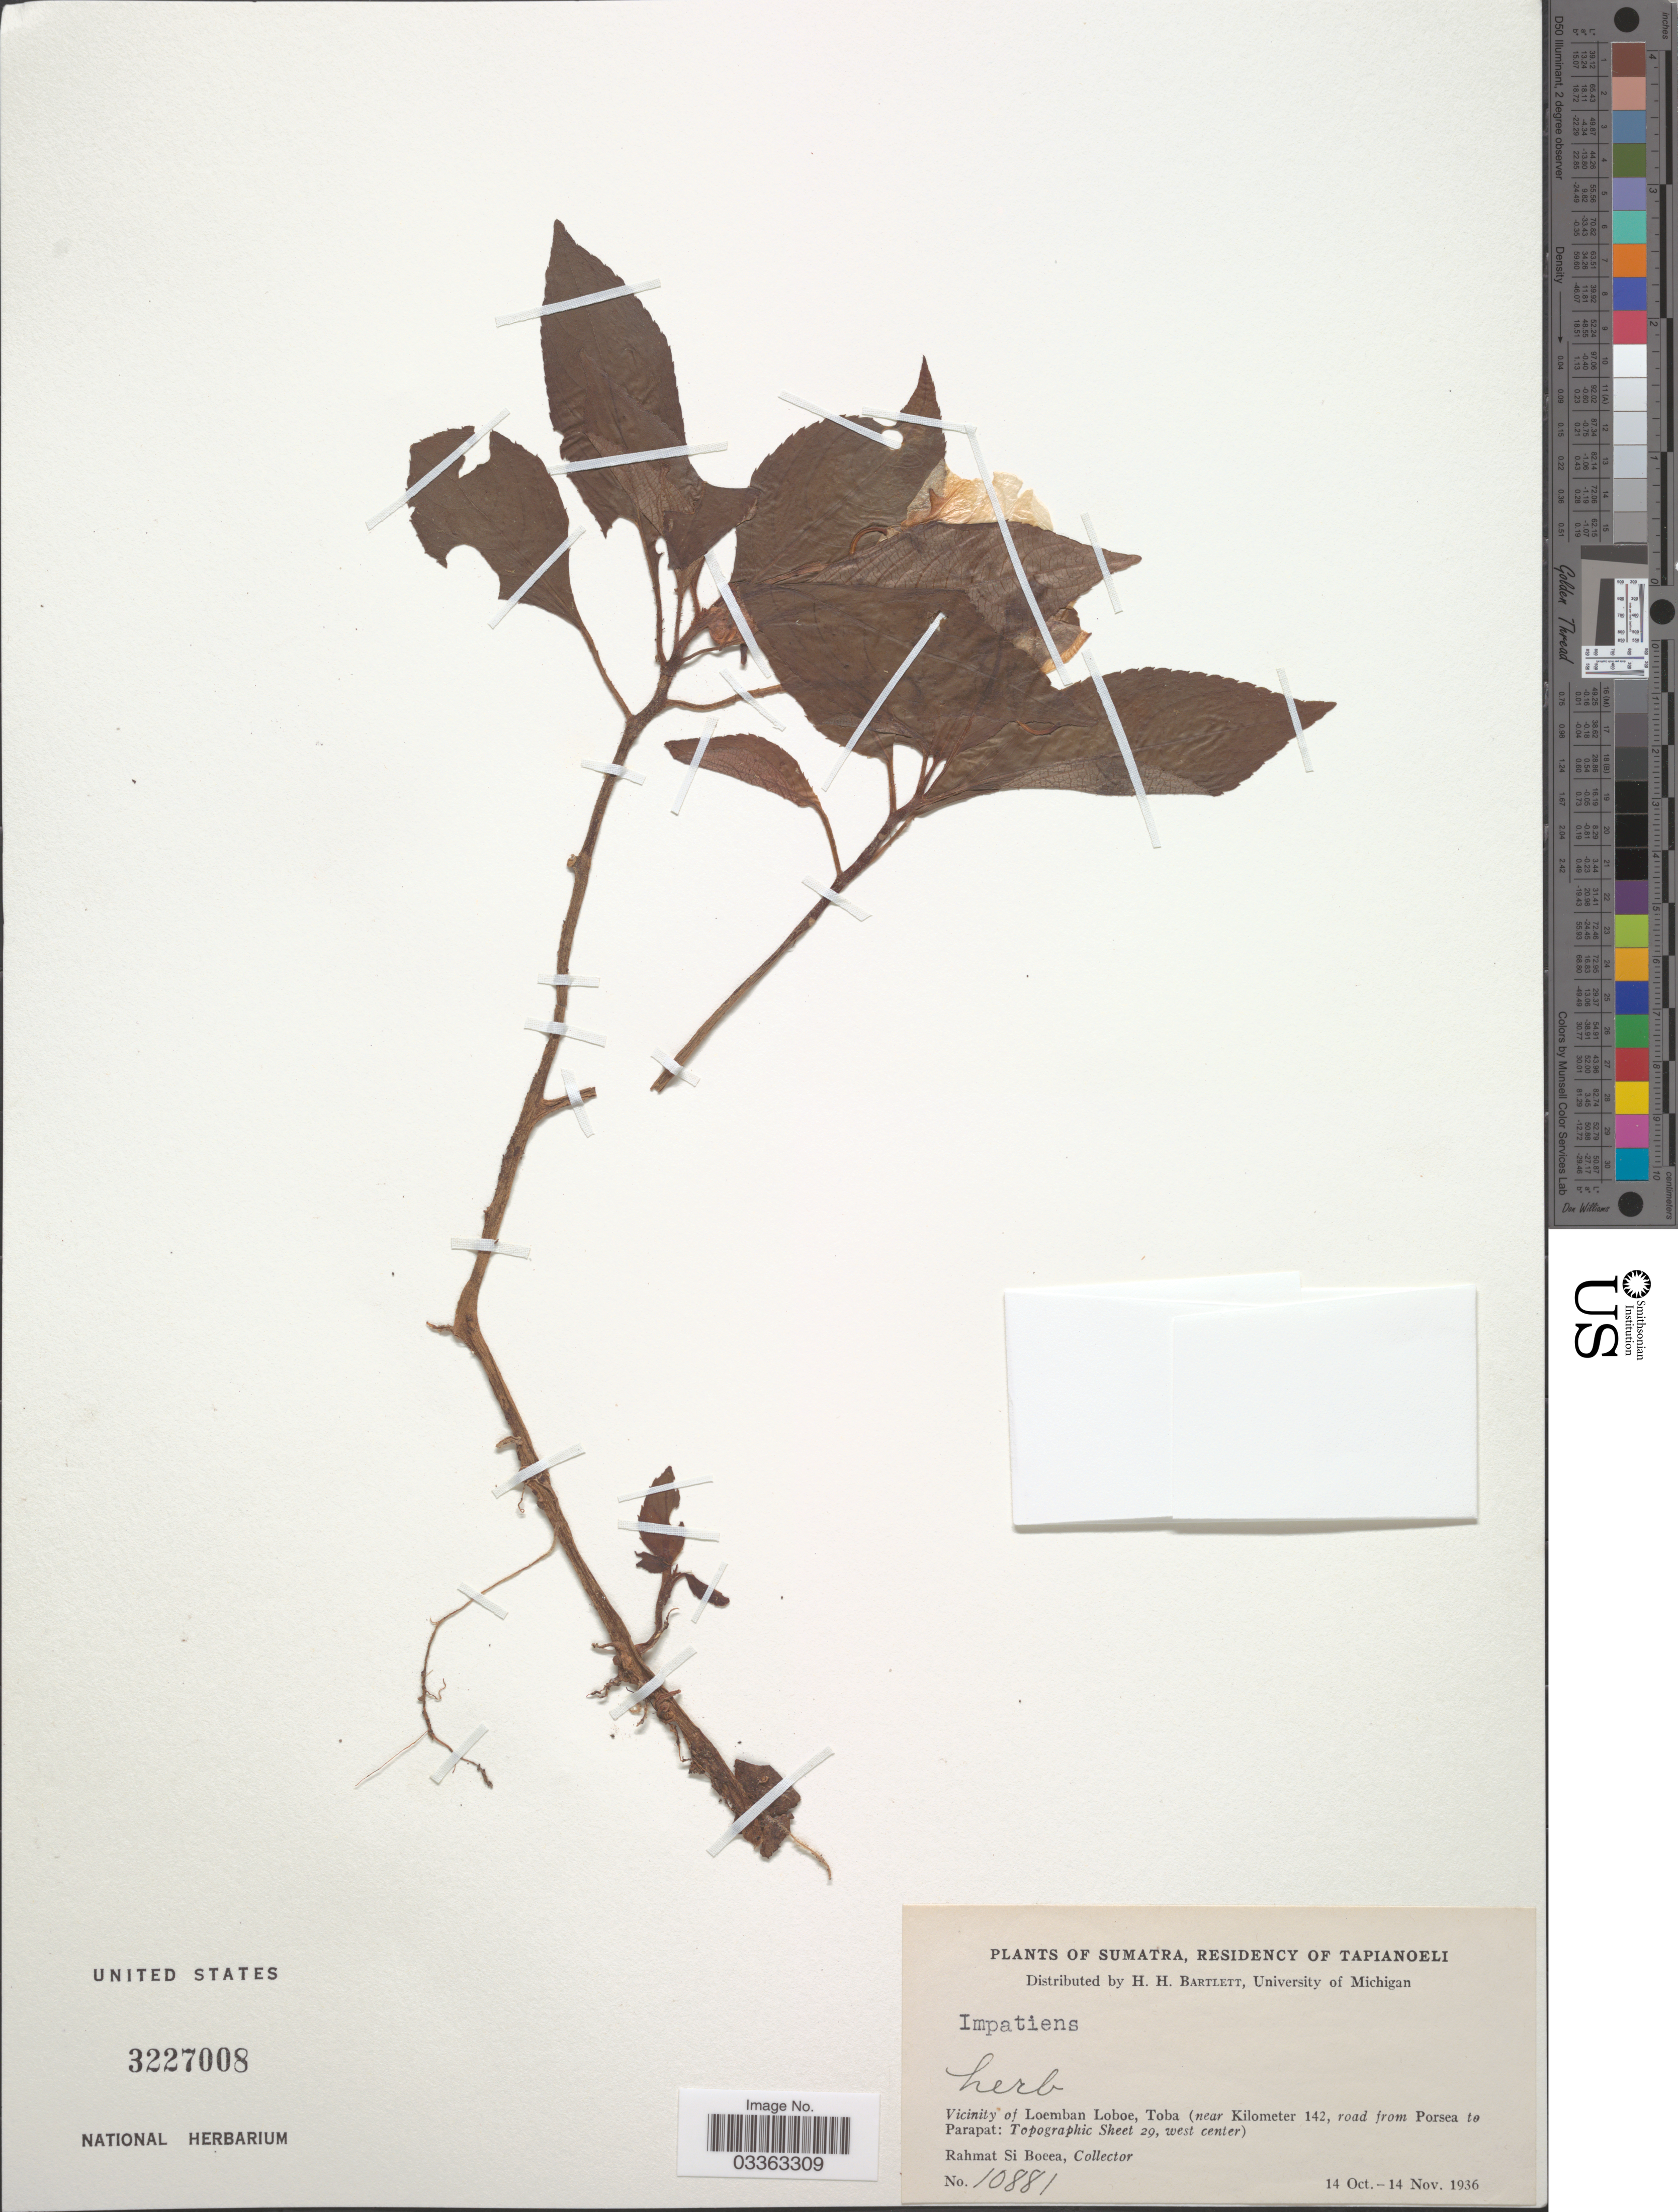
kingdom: Plantae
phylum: Tracheophyta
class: Magnoliopsida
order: Ericales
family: Balsaminaceae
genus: Impatiens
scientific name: Impatiens sp.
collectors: Rahmat Si Boeea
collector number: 10881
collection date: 1936-10-14/1936-11-14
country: Indonesia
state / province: Sumatra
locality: Residency of Tapianoeli. Vicinity of Loemban Loboe, Toba (near Kilometer 142, road from Porsea to Parapat: Topographic Sheet 29, west center).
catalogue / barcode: US 3227008